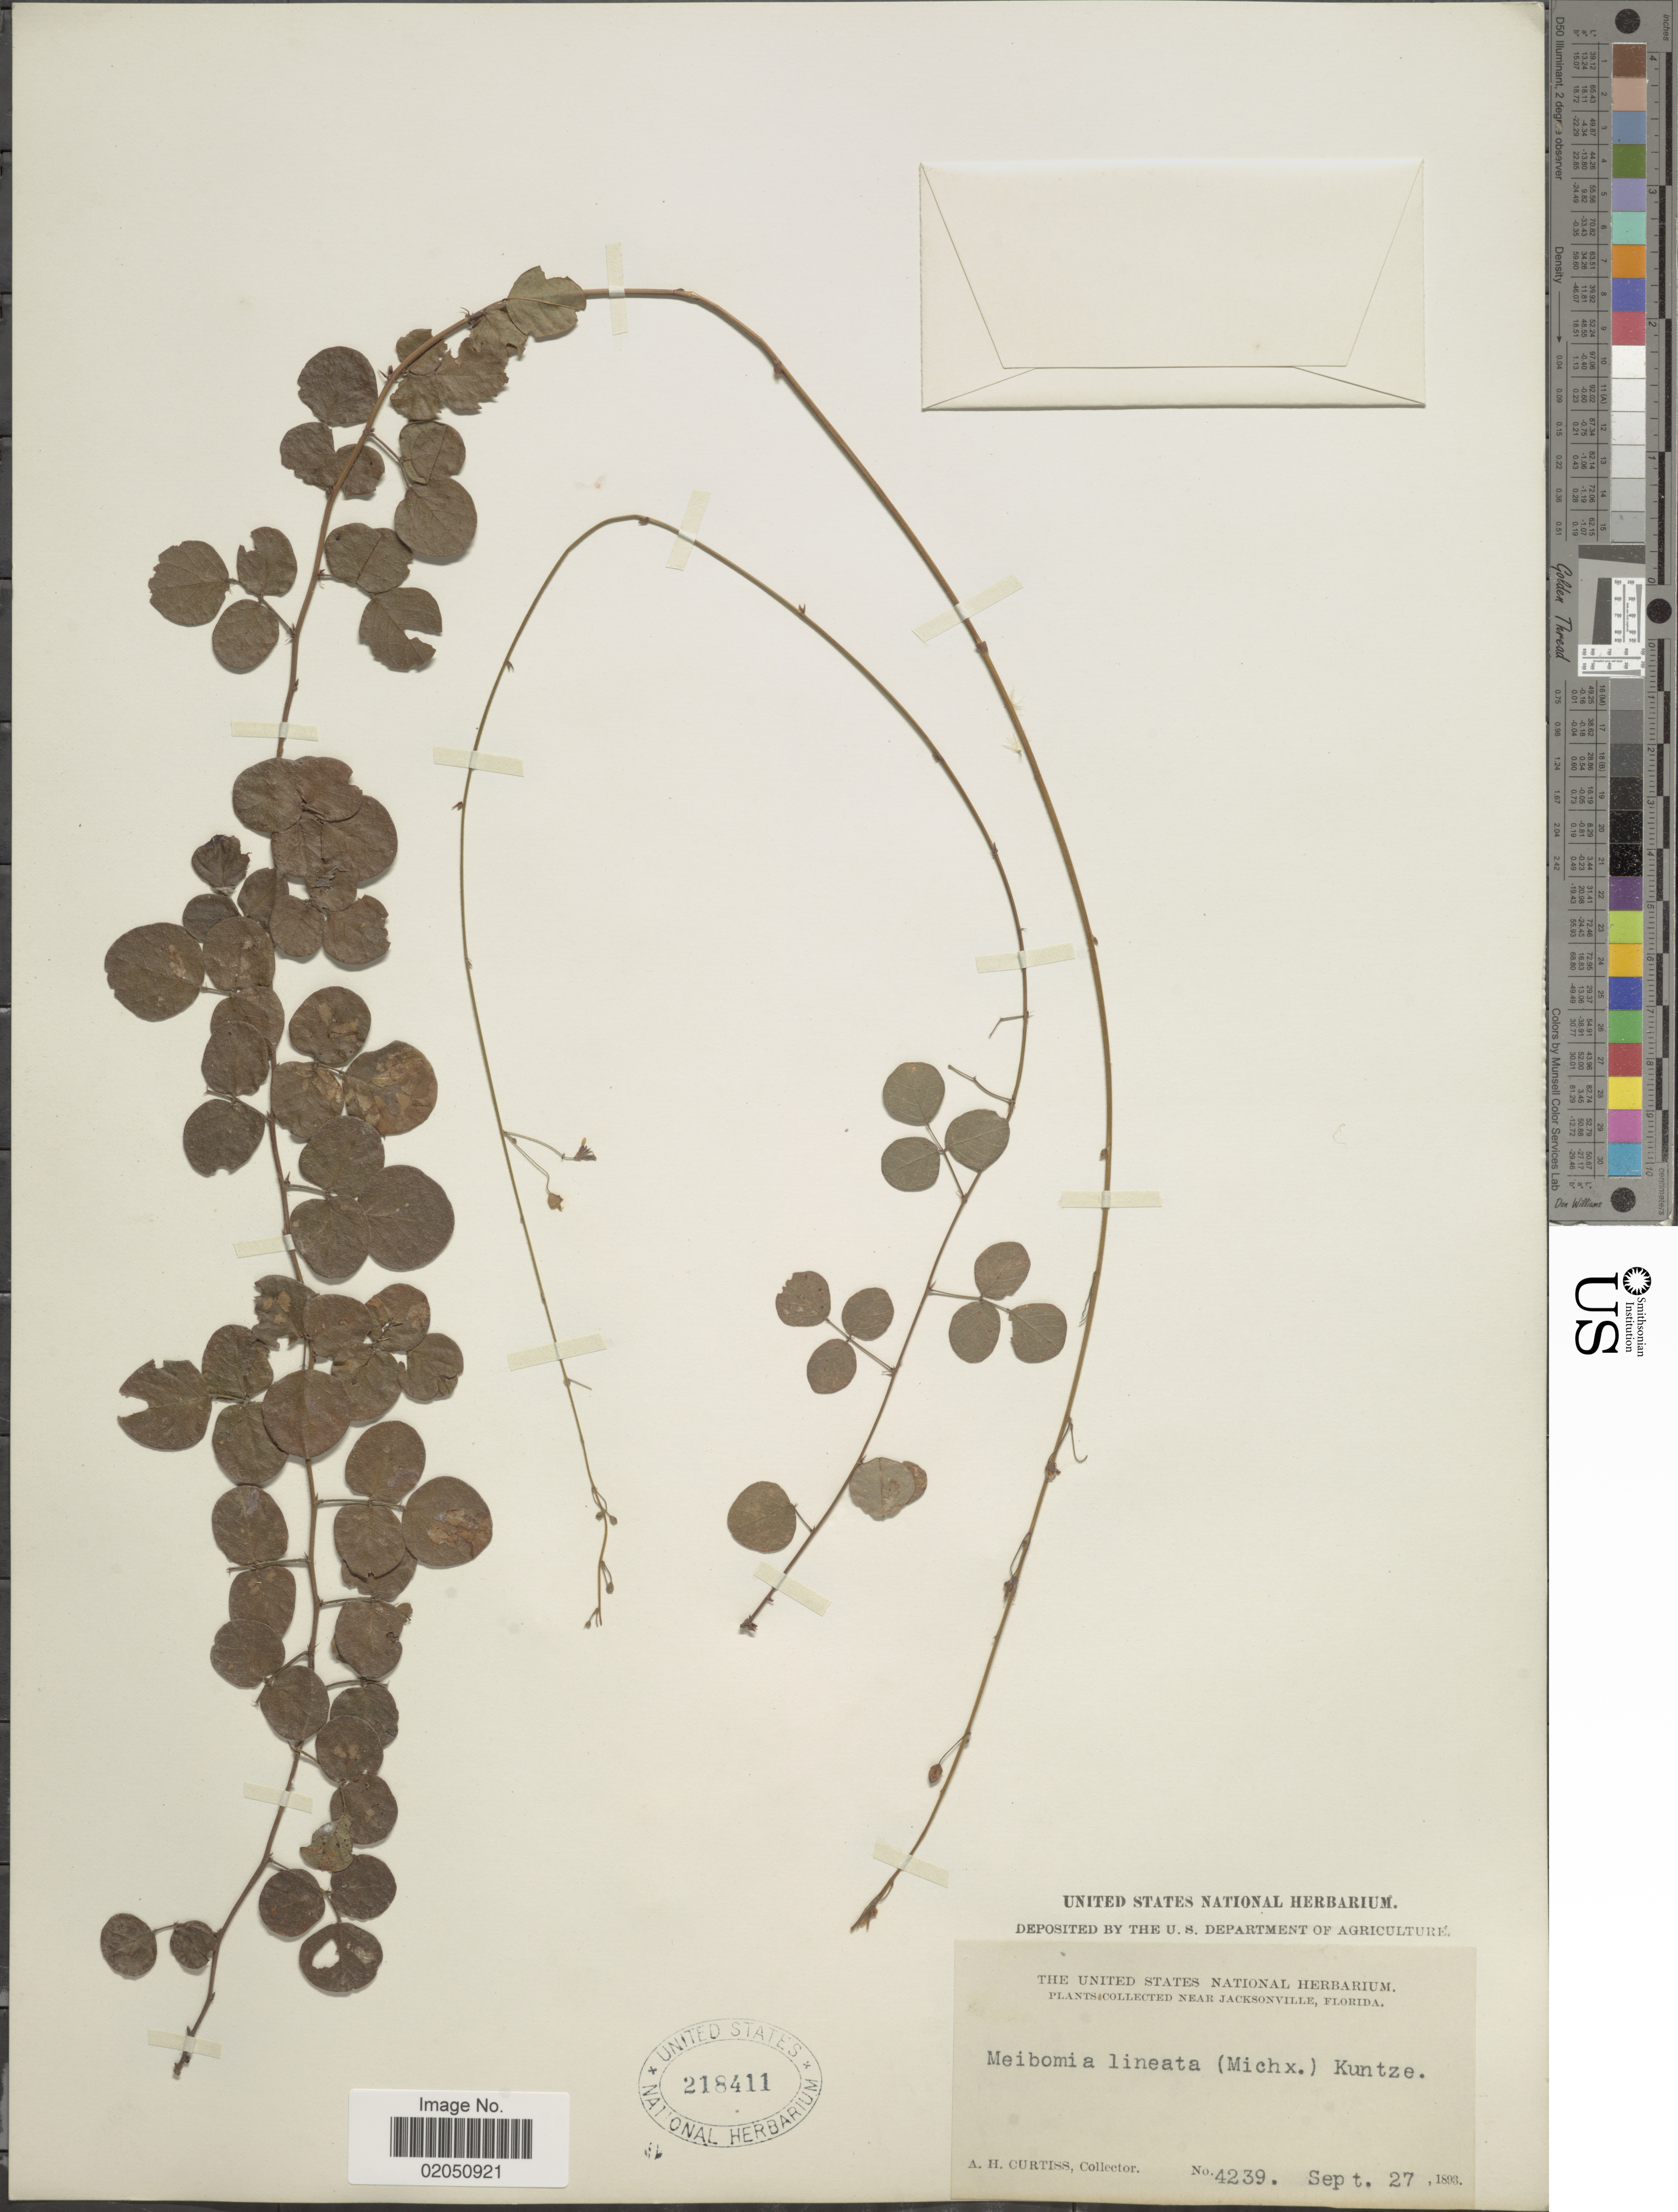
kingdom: Plantae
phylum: Tracheophyta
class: Magnoliopsida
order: Fabales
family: Fabaceae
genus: Desmodium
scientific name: Desmodium lineatum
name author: DC.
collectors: A. H. Curtiss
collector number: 4239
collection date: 1893-09-27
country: United States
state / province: Florida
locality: Near Jacksonville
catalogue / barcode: US 218411